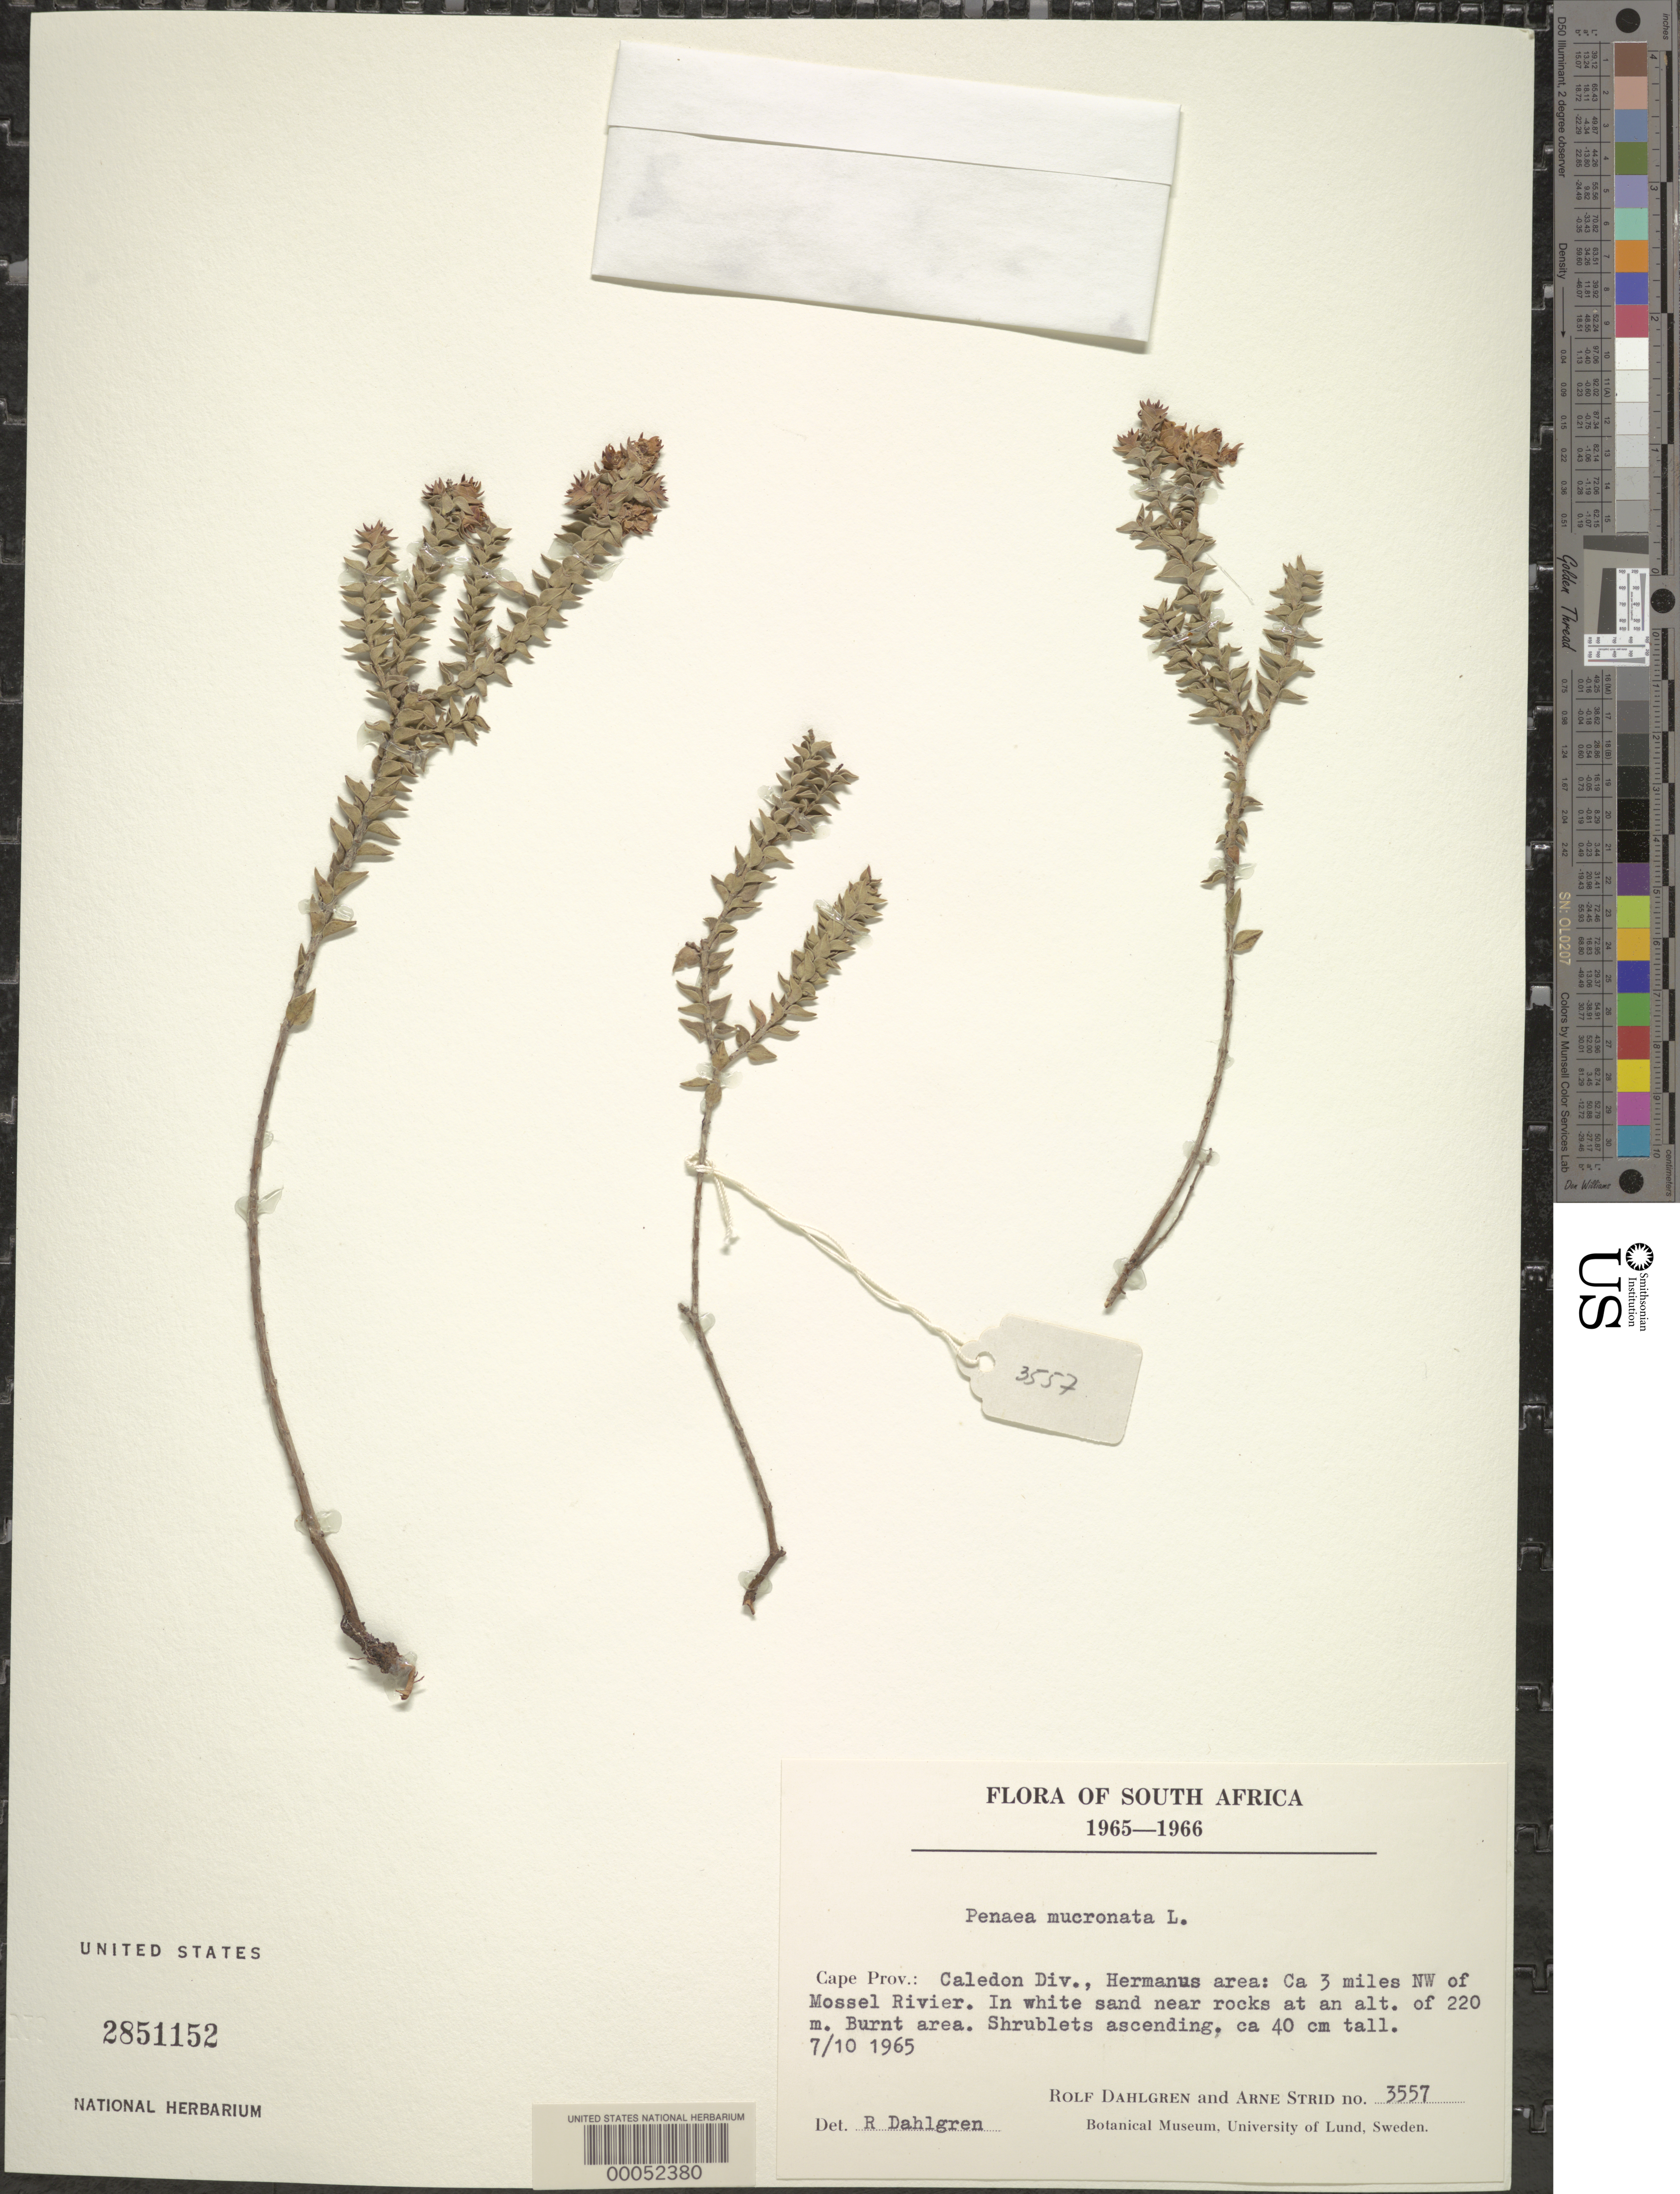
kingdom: Plantae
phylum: Tracheophyta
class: Magnoliopsida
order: Myrtales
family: Penaeaceae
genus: Penaea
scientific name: Penaea mucronata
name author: L.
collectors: R. Dahlgren & A. Strid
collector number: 3557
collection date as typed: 07 Oct 1965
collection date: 1965-10-07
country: South Africa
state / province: Western Cape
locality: Hermanus area, ca. 3 mi nw of mossel river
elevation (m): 220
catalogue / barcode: US 2851152